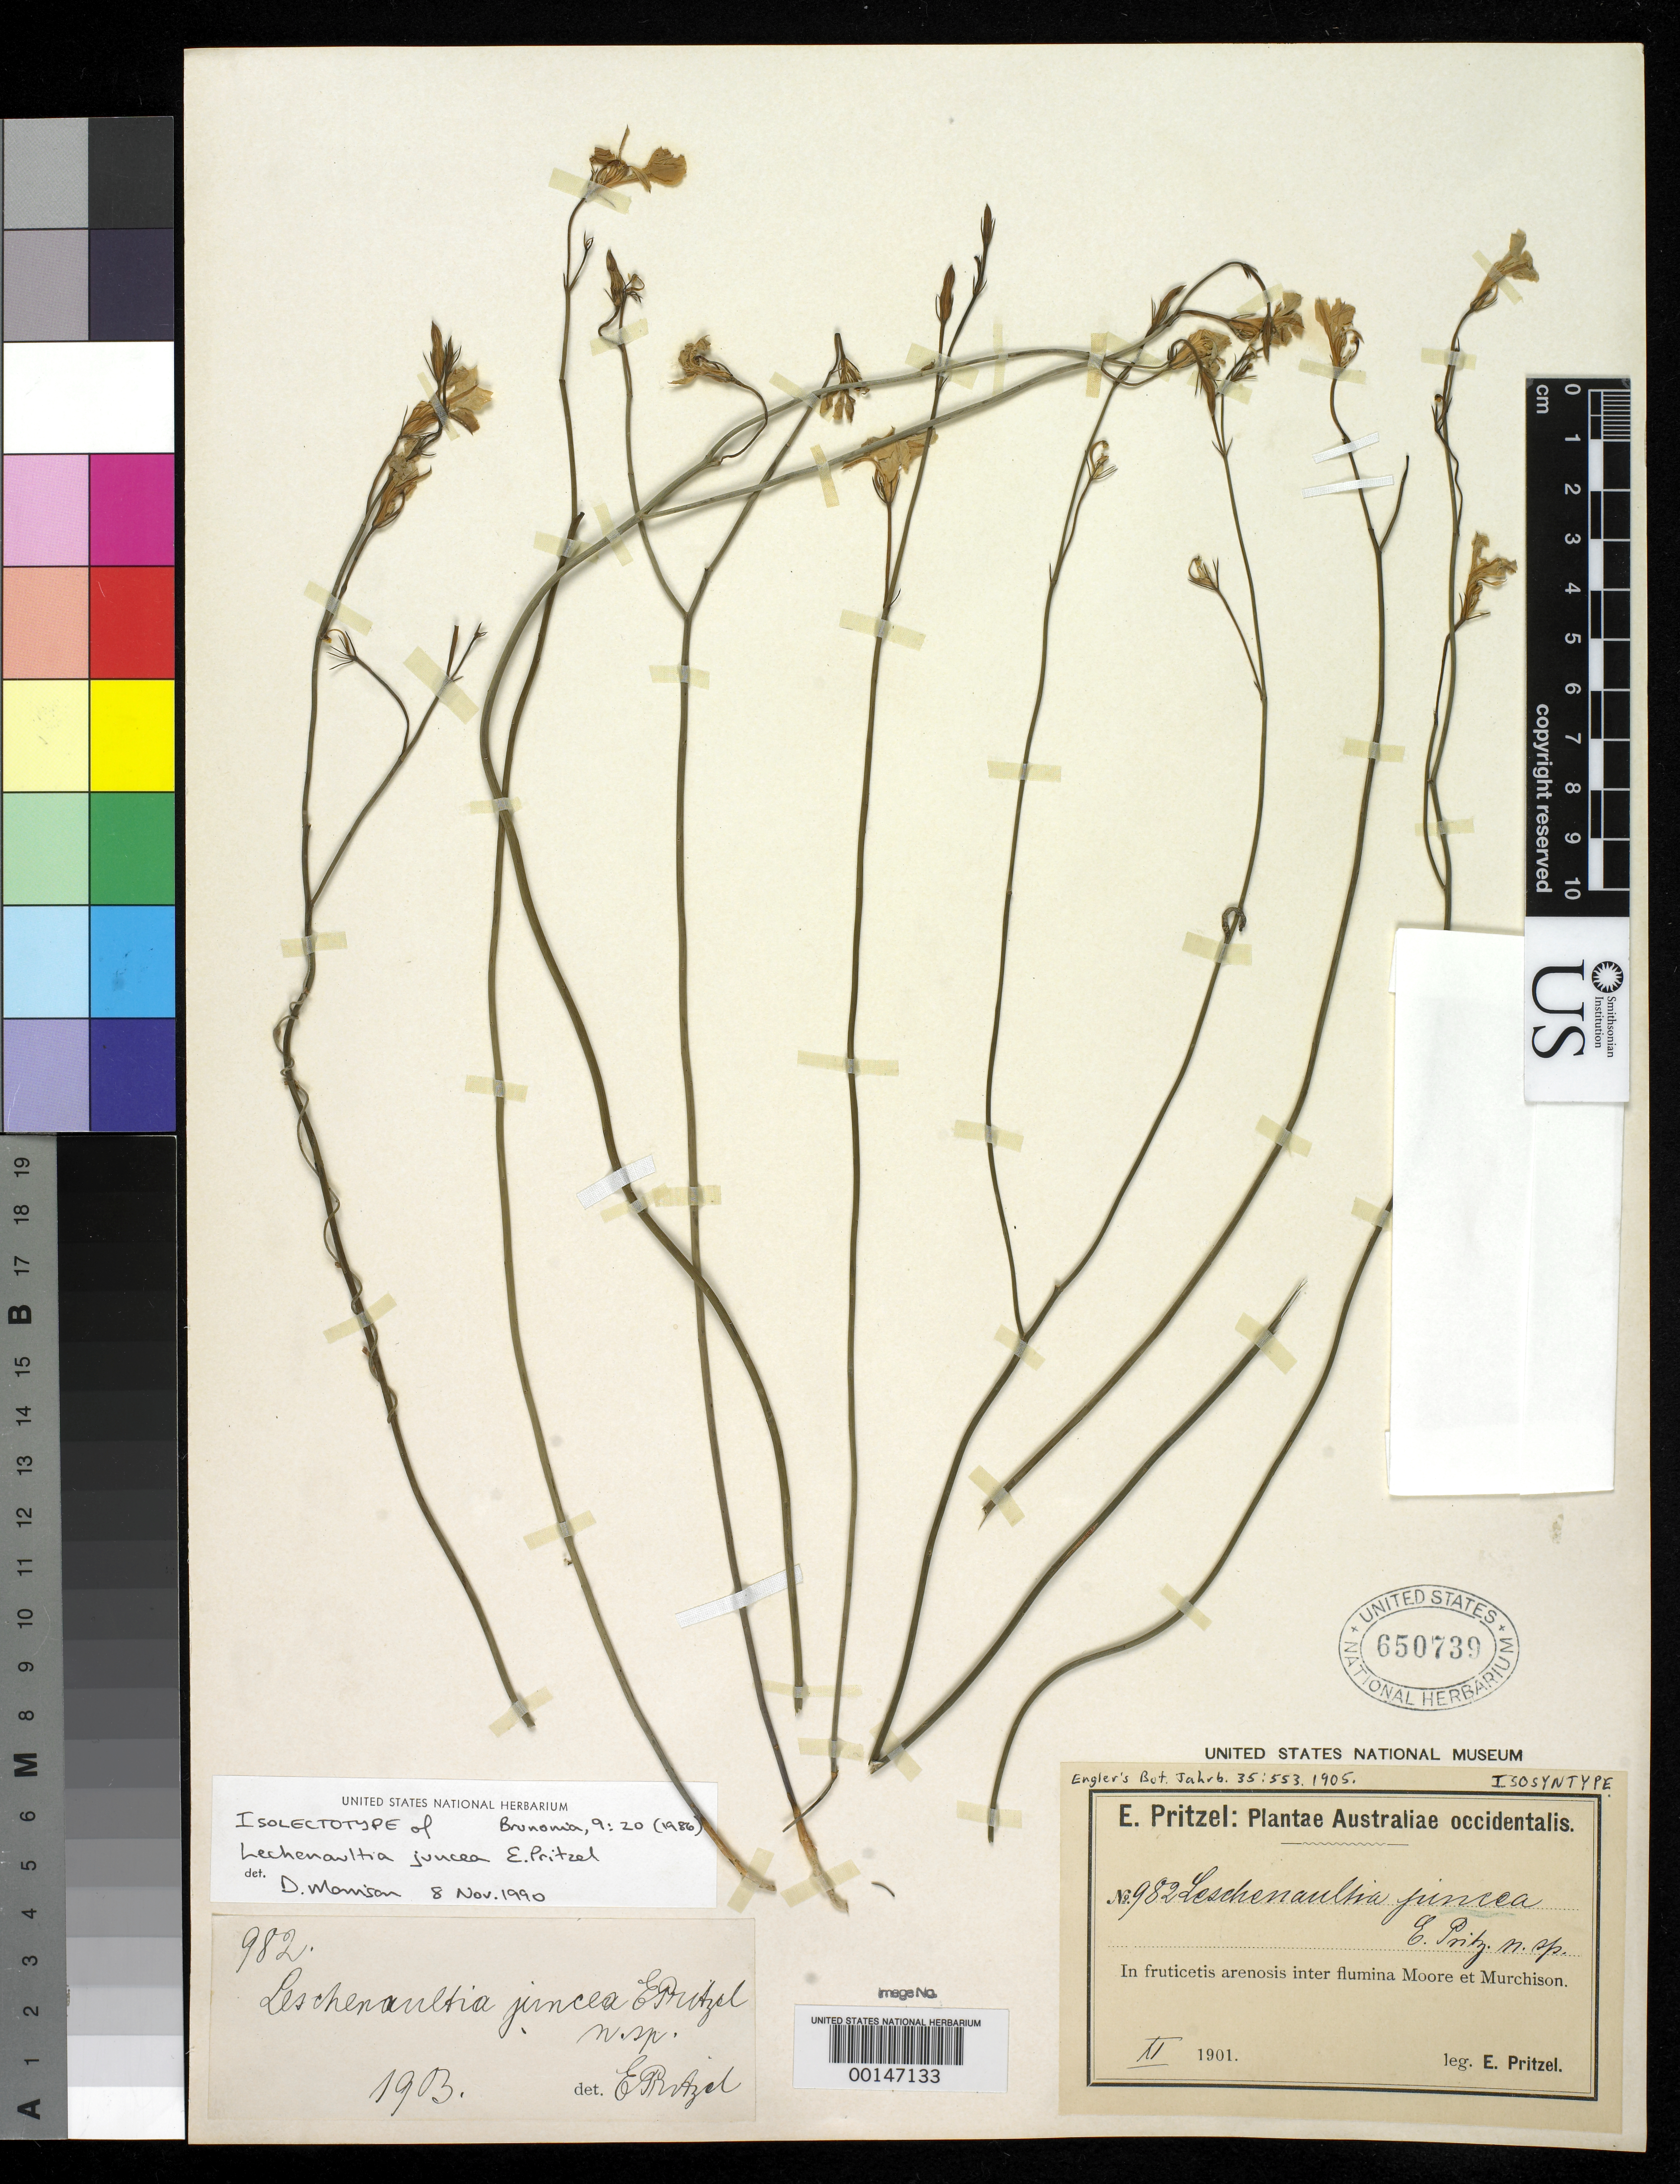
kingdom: Plantae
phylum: Tracheophyta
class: Magnoliopsida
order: Asterales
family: Goodeniaceae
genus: Leschenaultia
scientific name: Leschenaultia juncea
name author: E. Pritz. in Engl.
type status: Isotype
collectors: E. G. Pritzel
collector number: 982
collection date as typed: Nov 1901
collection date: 1901-11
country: Australia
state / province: Western Australia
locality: Moore & Murchison.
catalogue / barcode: US 650739